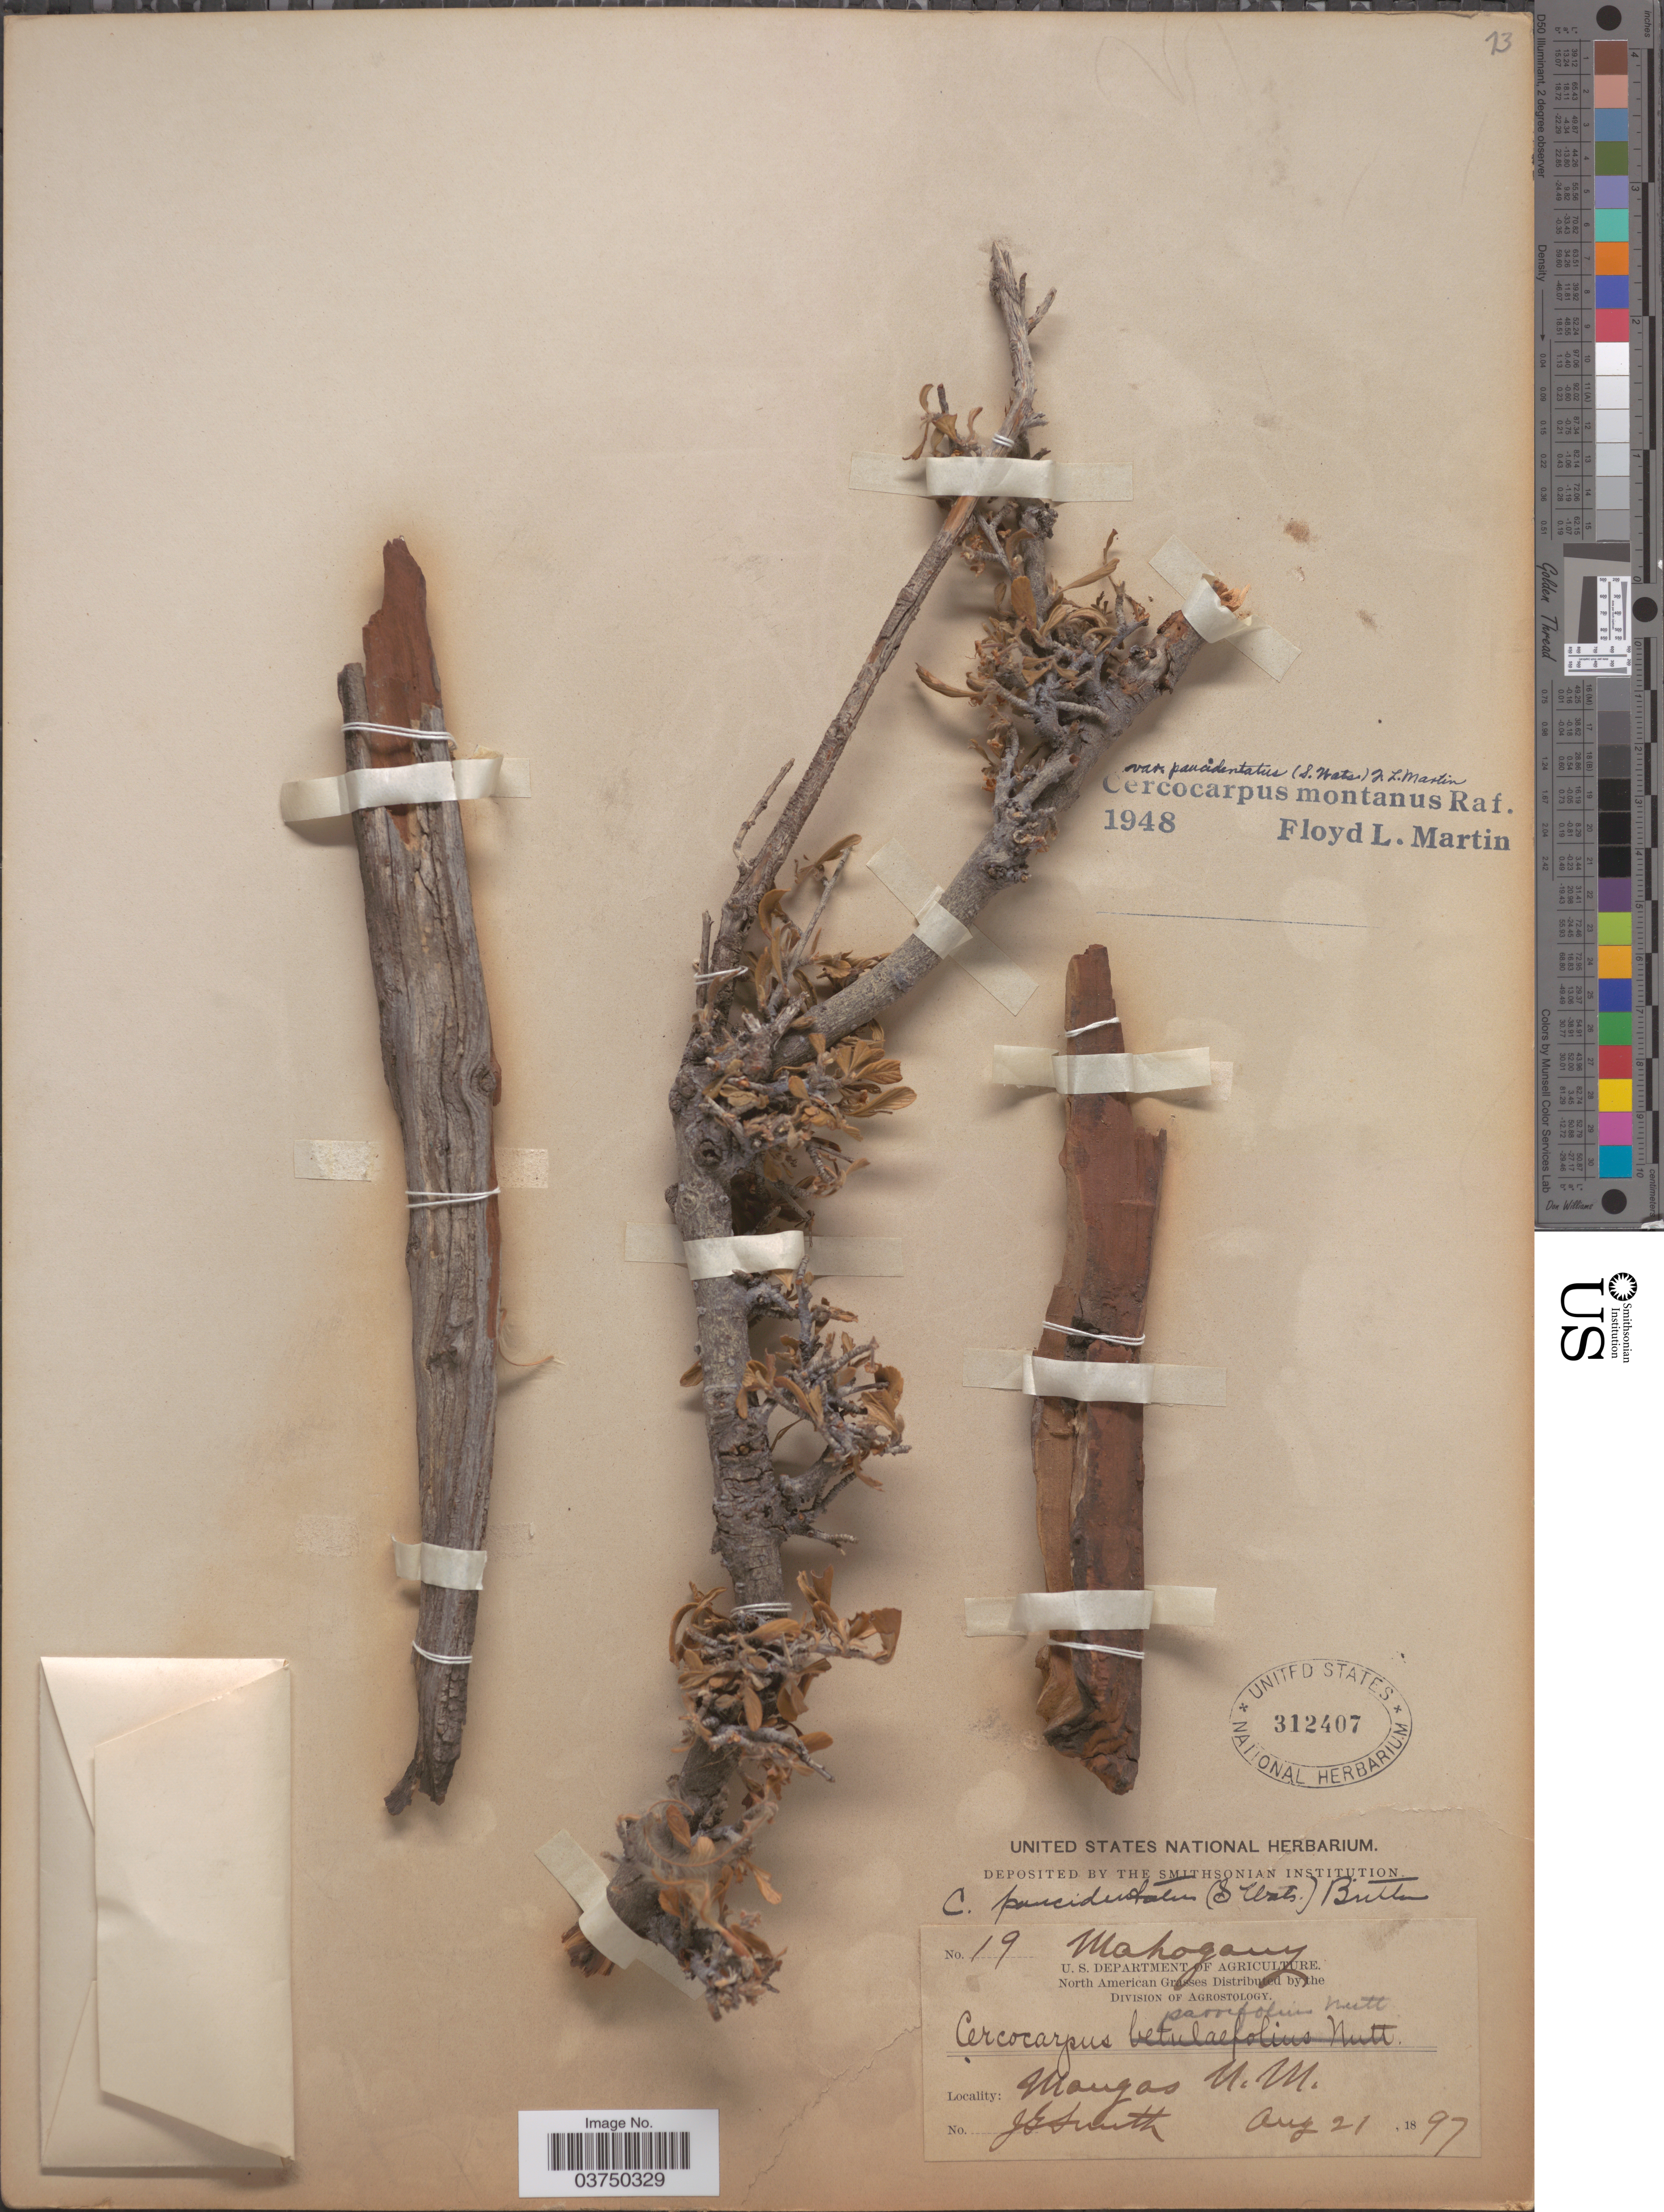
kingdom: Plantae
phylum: Tracheophyta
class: Magnoliopsida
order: Rosales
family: Rosaceae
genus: Cercocarpus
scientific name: Cercocarpus montanus var. paucidentatus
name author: (S. Watson) F.L. Martin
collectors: J. G. Smith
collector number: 19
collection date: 1897-08-21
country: United States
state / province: New Mexico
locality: Mahogany. Mangas.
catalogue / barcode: US 312407